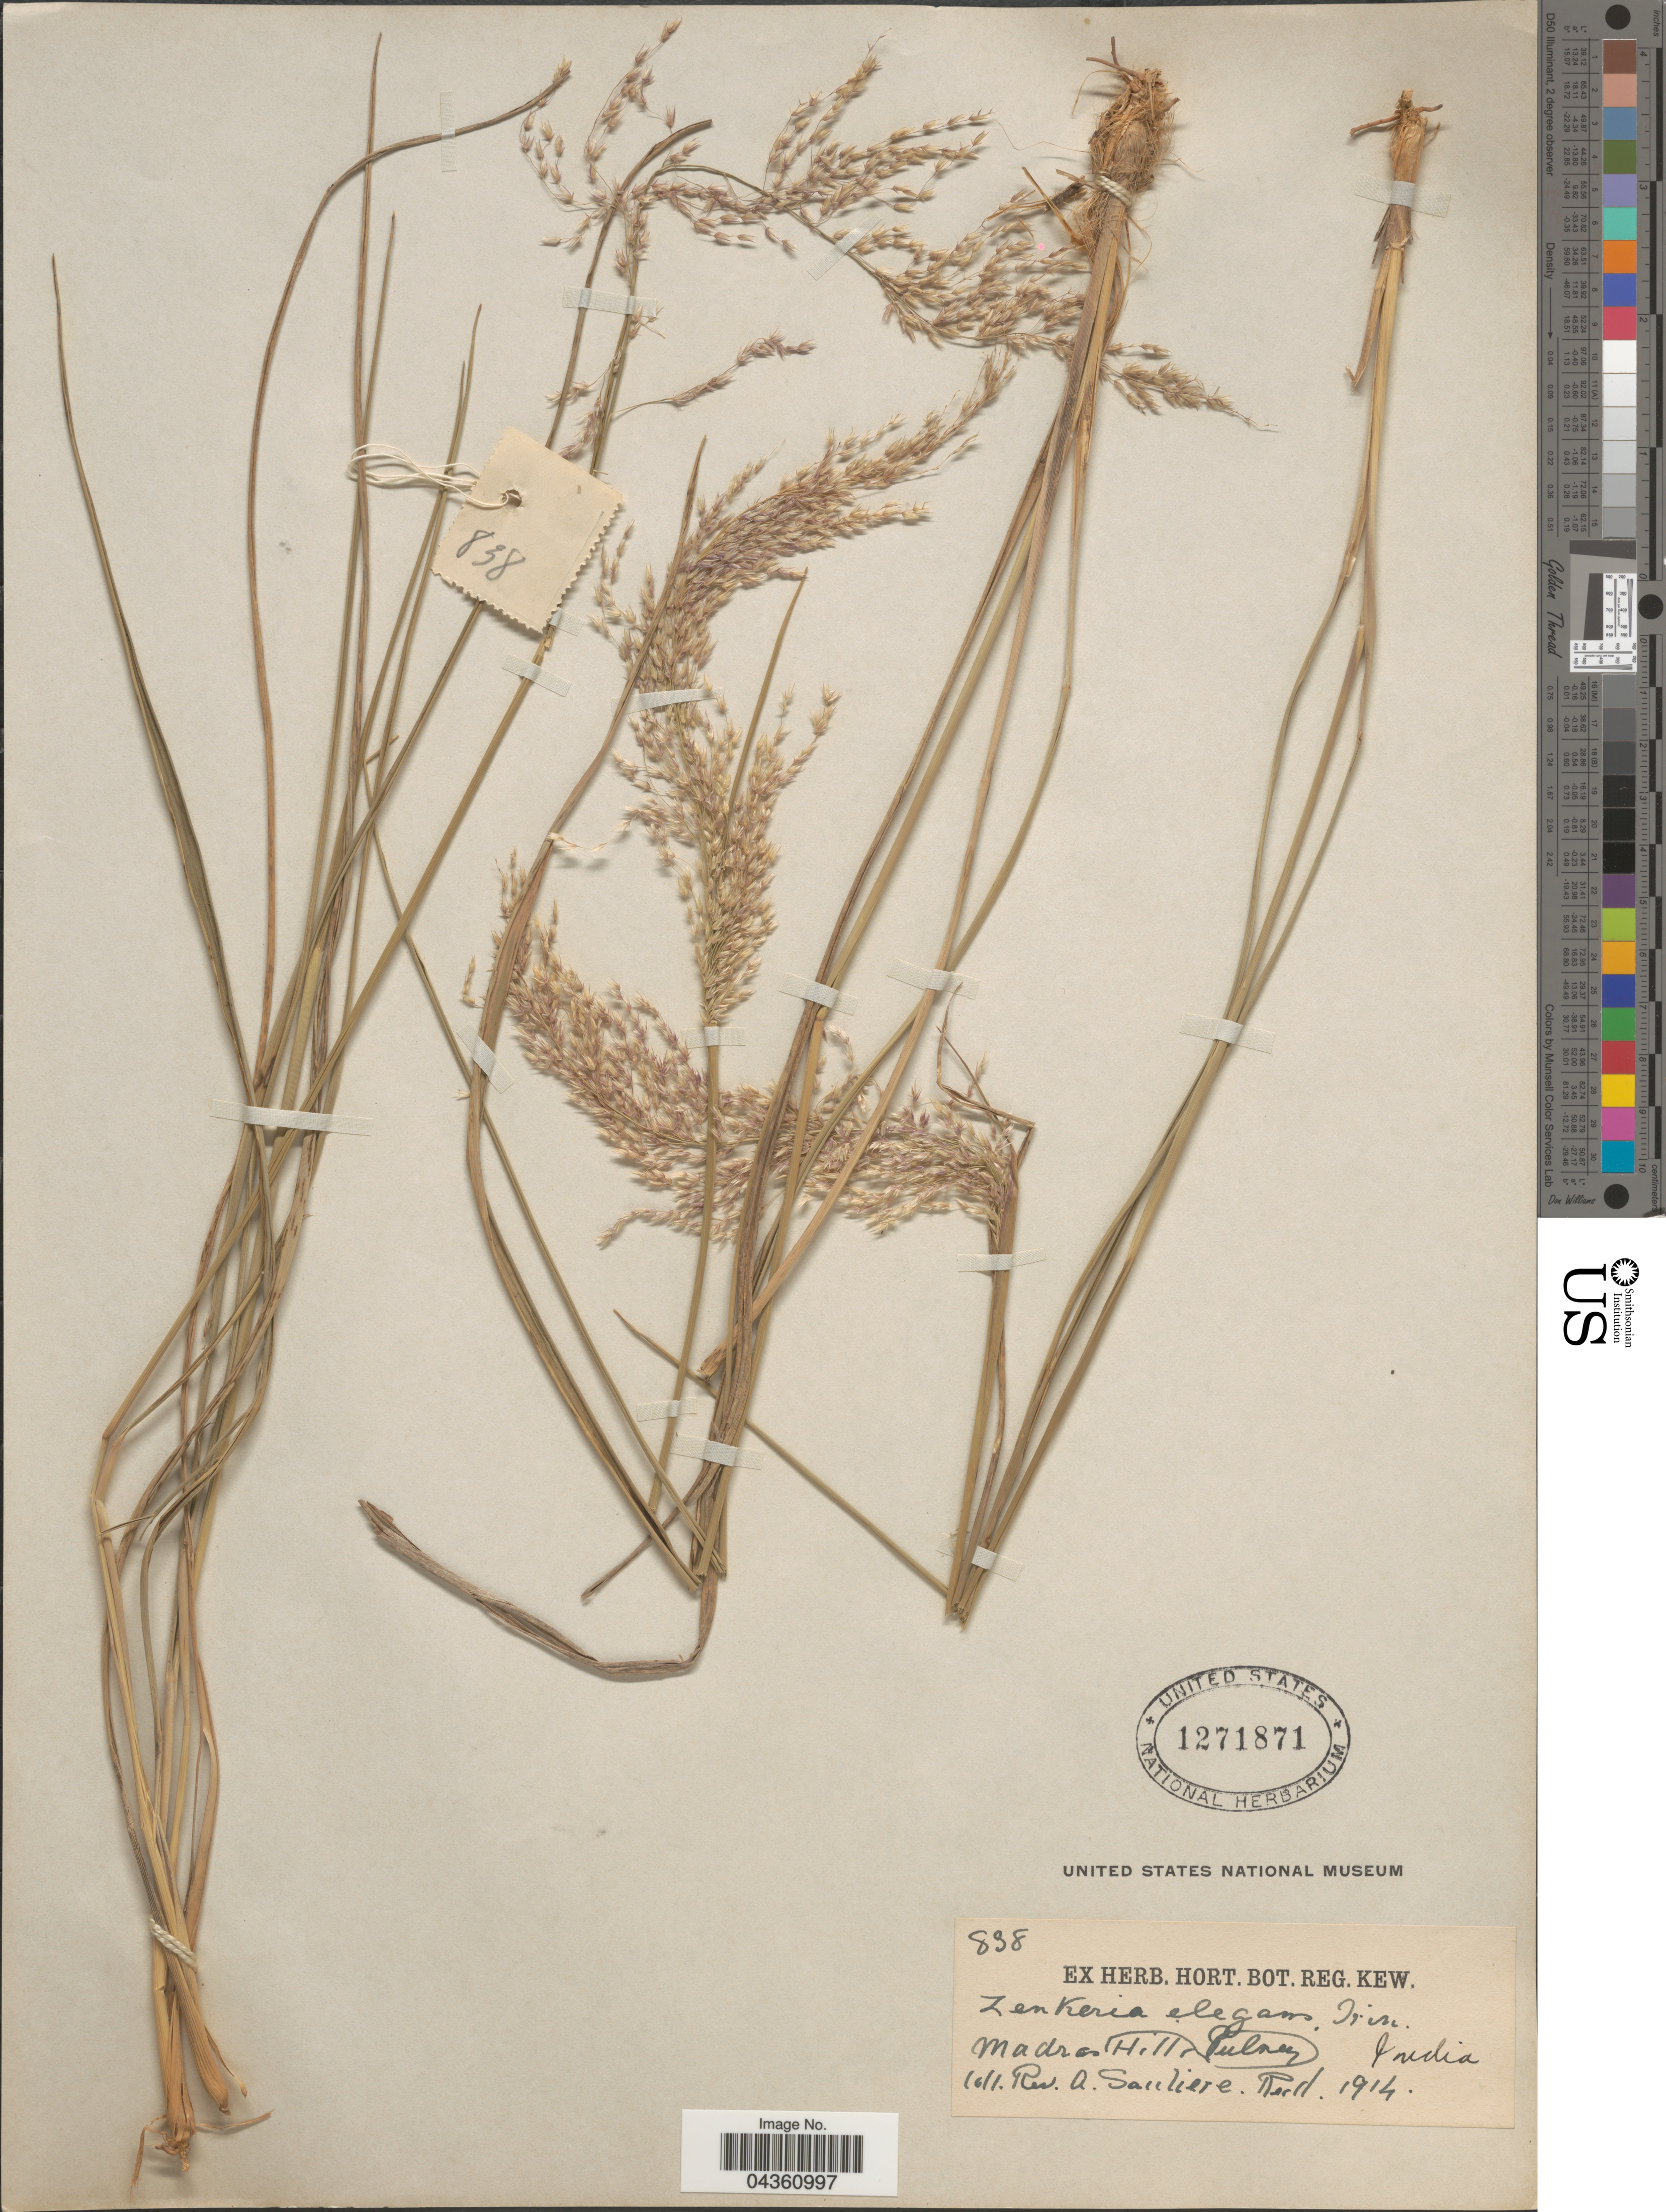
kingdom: Plantae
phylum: Tracheophyta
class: Liliopsida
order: Poales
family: Poaceae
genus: Zenkeria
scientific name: Zenkeria elegans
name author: Trin.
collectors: A. Sauliere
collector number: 838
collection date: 1914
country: India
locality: Madras: Pulney Hills.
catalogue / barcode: US 1271871